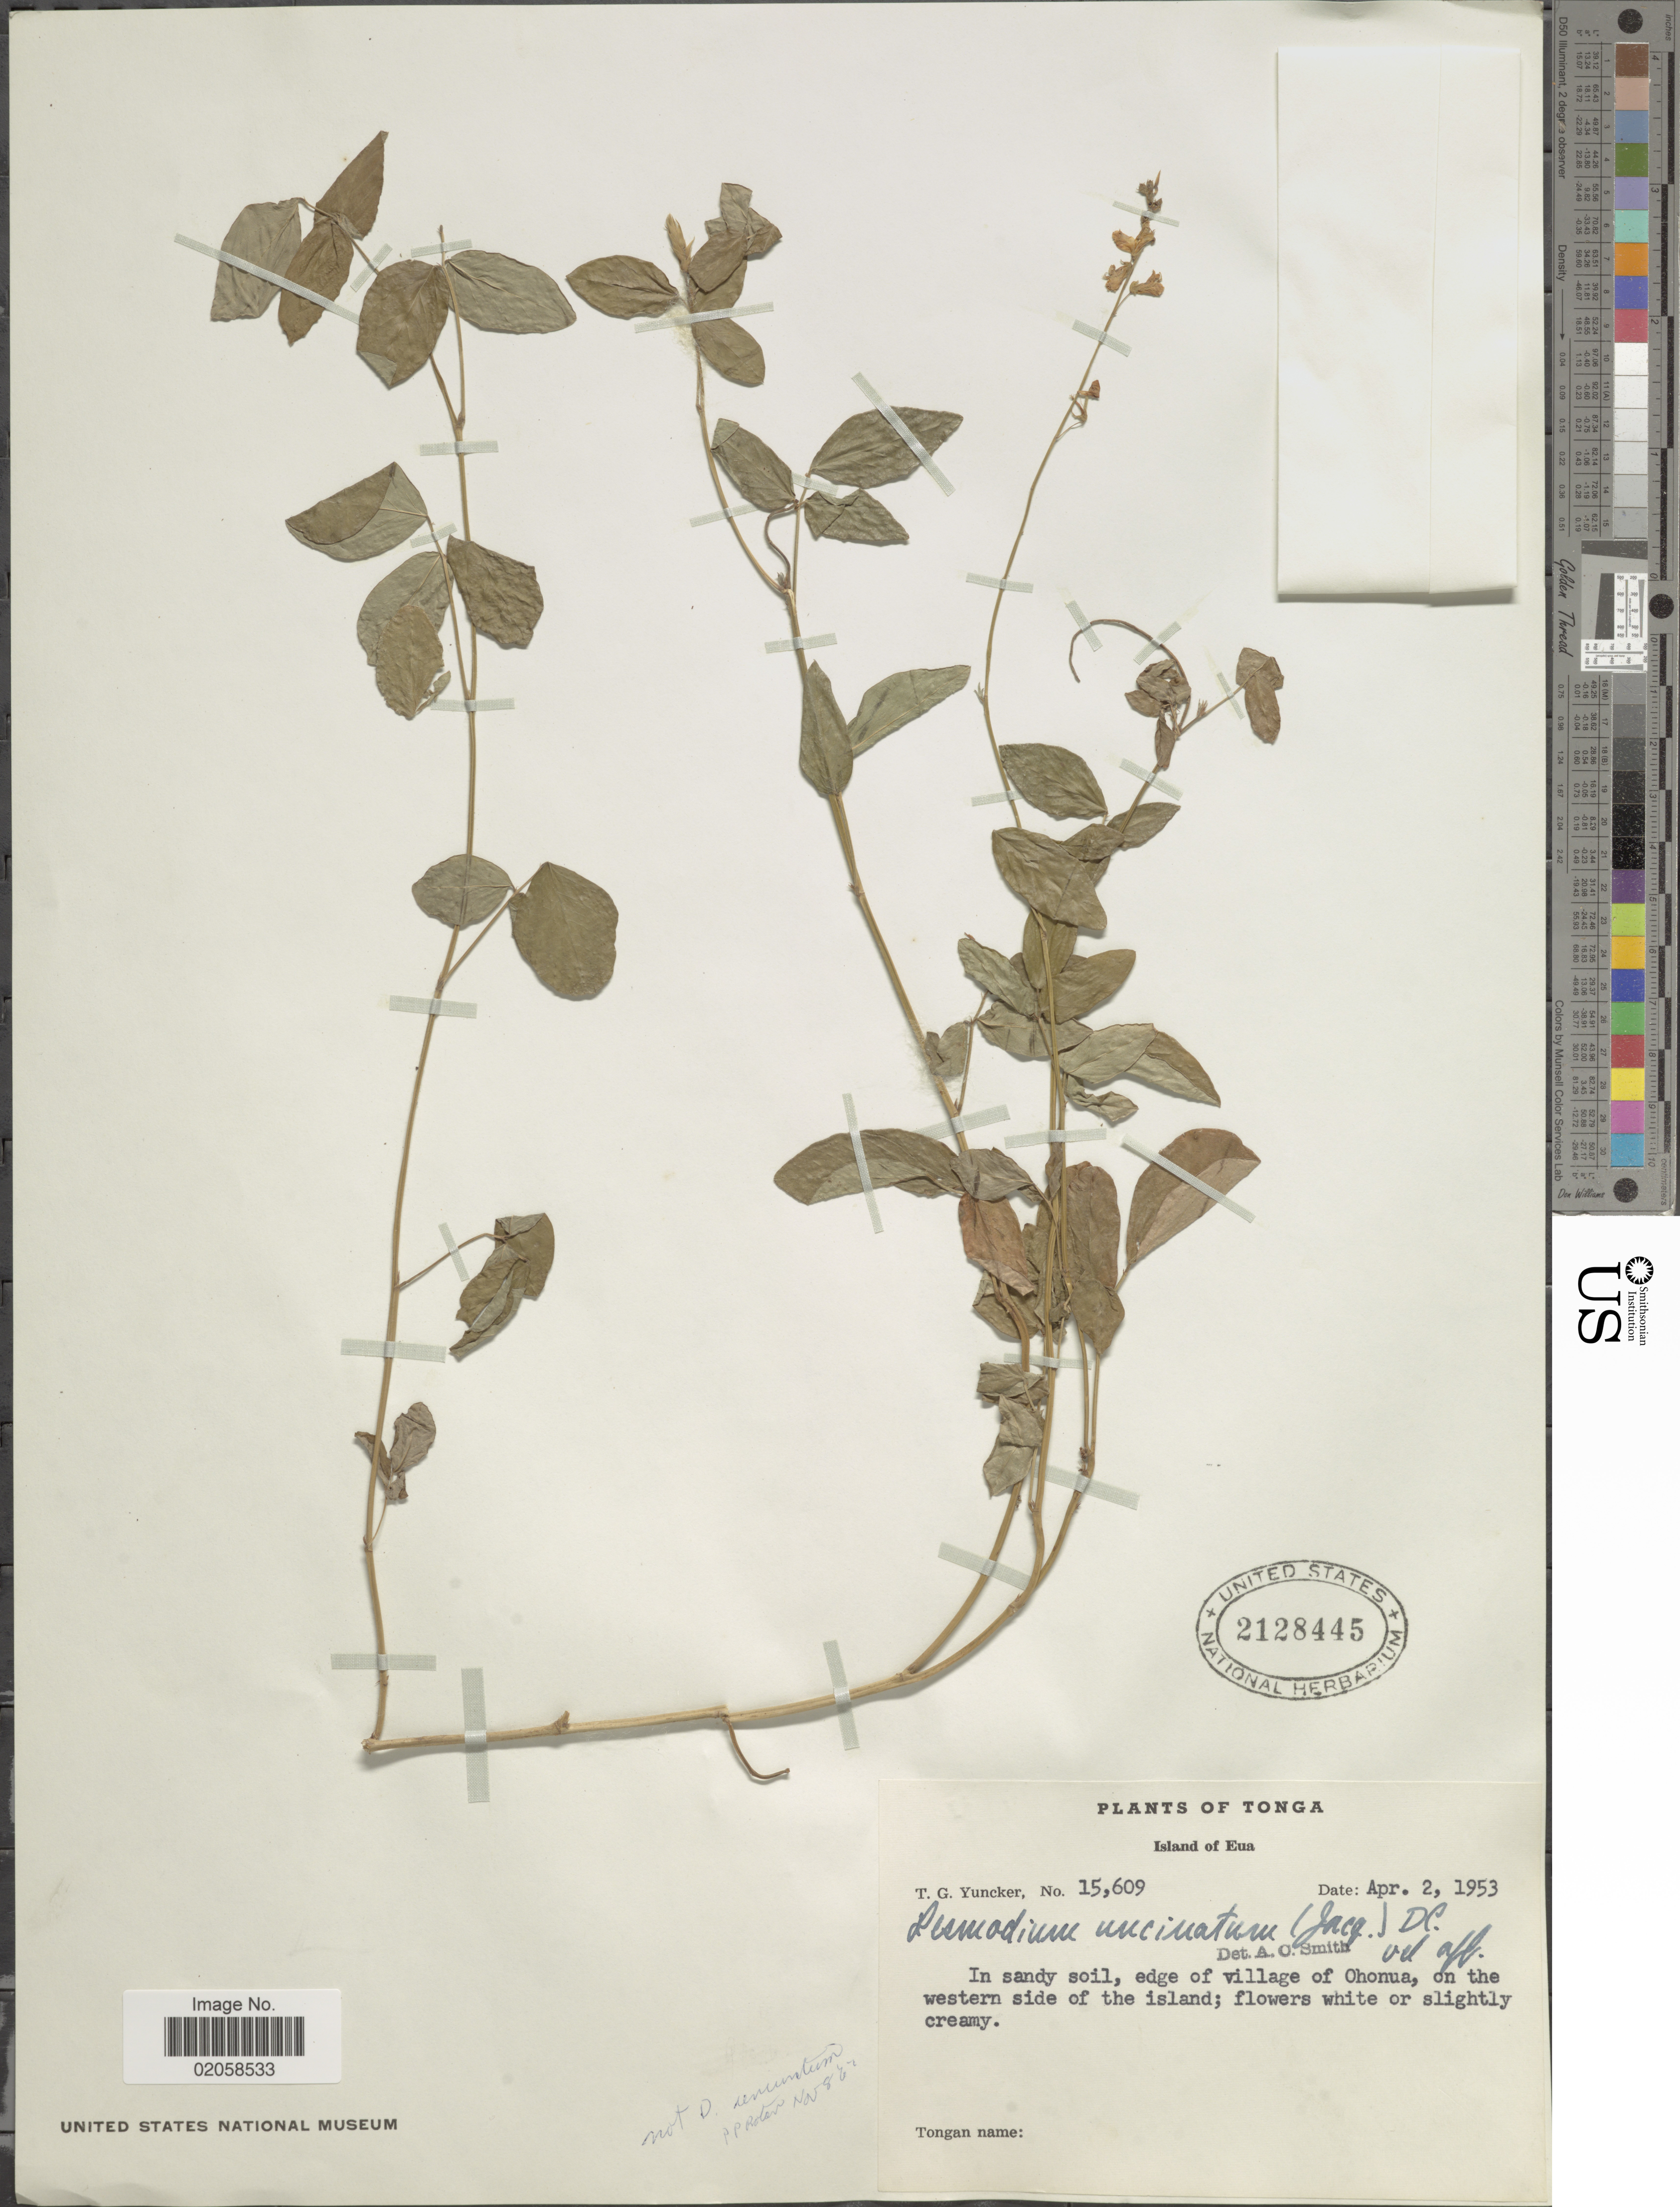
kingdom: Plantae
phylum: Tracheophyta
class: Magnoliopsida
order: Fabales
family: Fabaceae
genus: Desmodium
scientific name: Desmodium uncinatum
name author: (Jacq.) DC.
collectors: T. G. Yuncker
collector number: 15609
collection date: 1953-04-02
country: Tonga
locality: Island of Eua, edge of village Ohonua, on the western side of the island.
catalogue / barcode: US 2128445